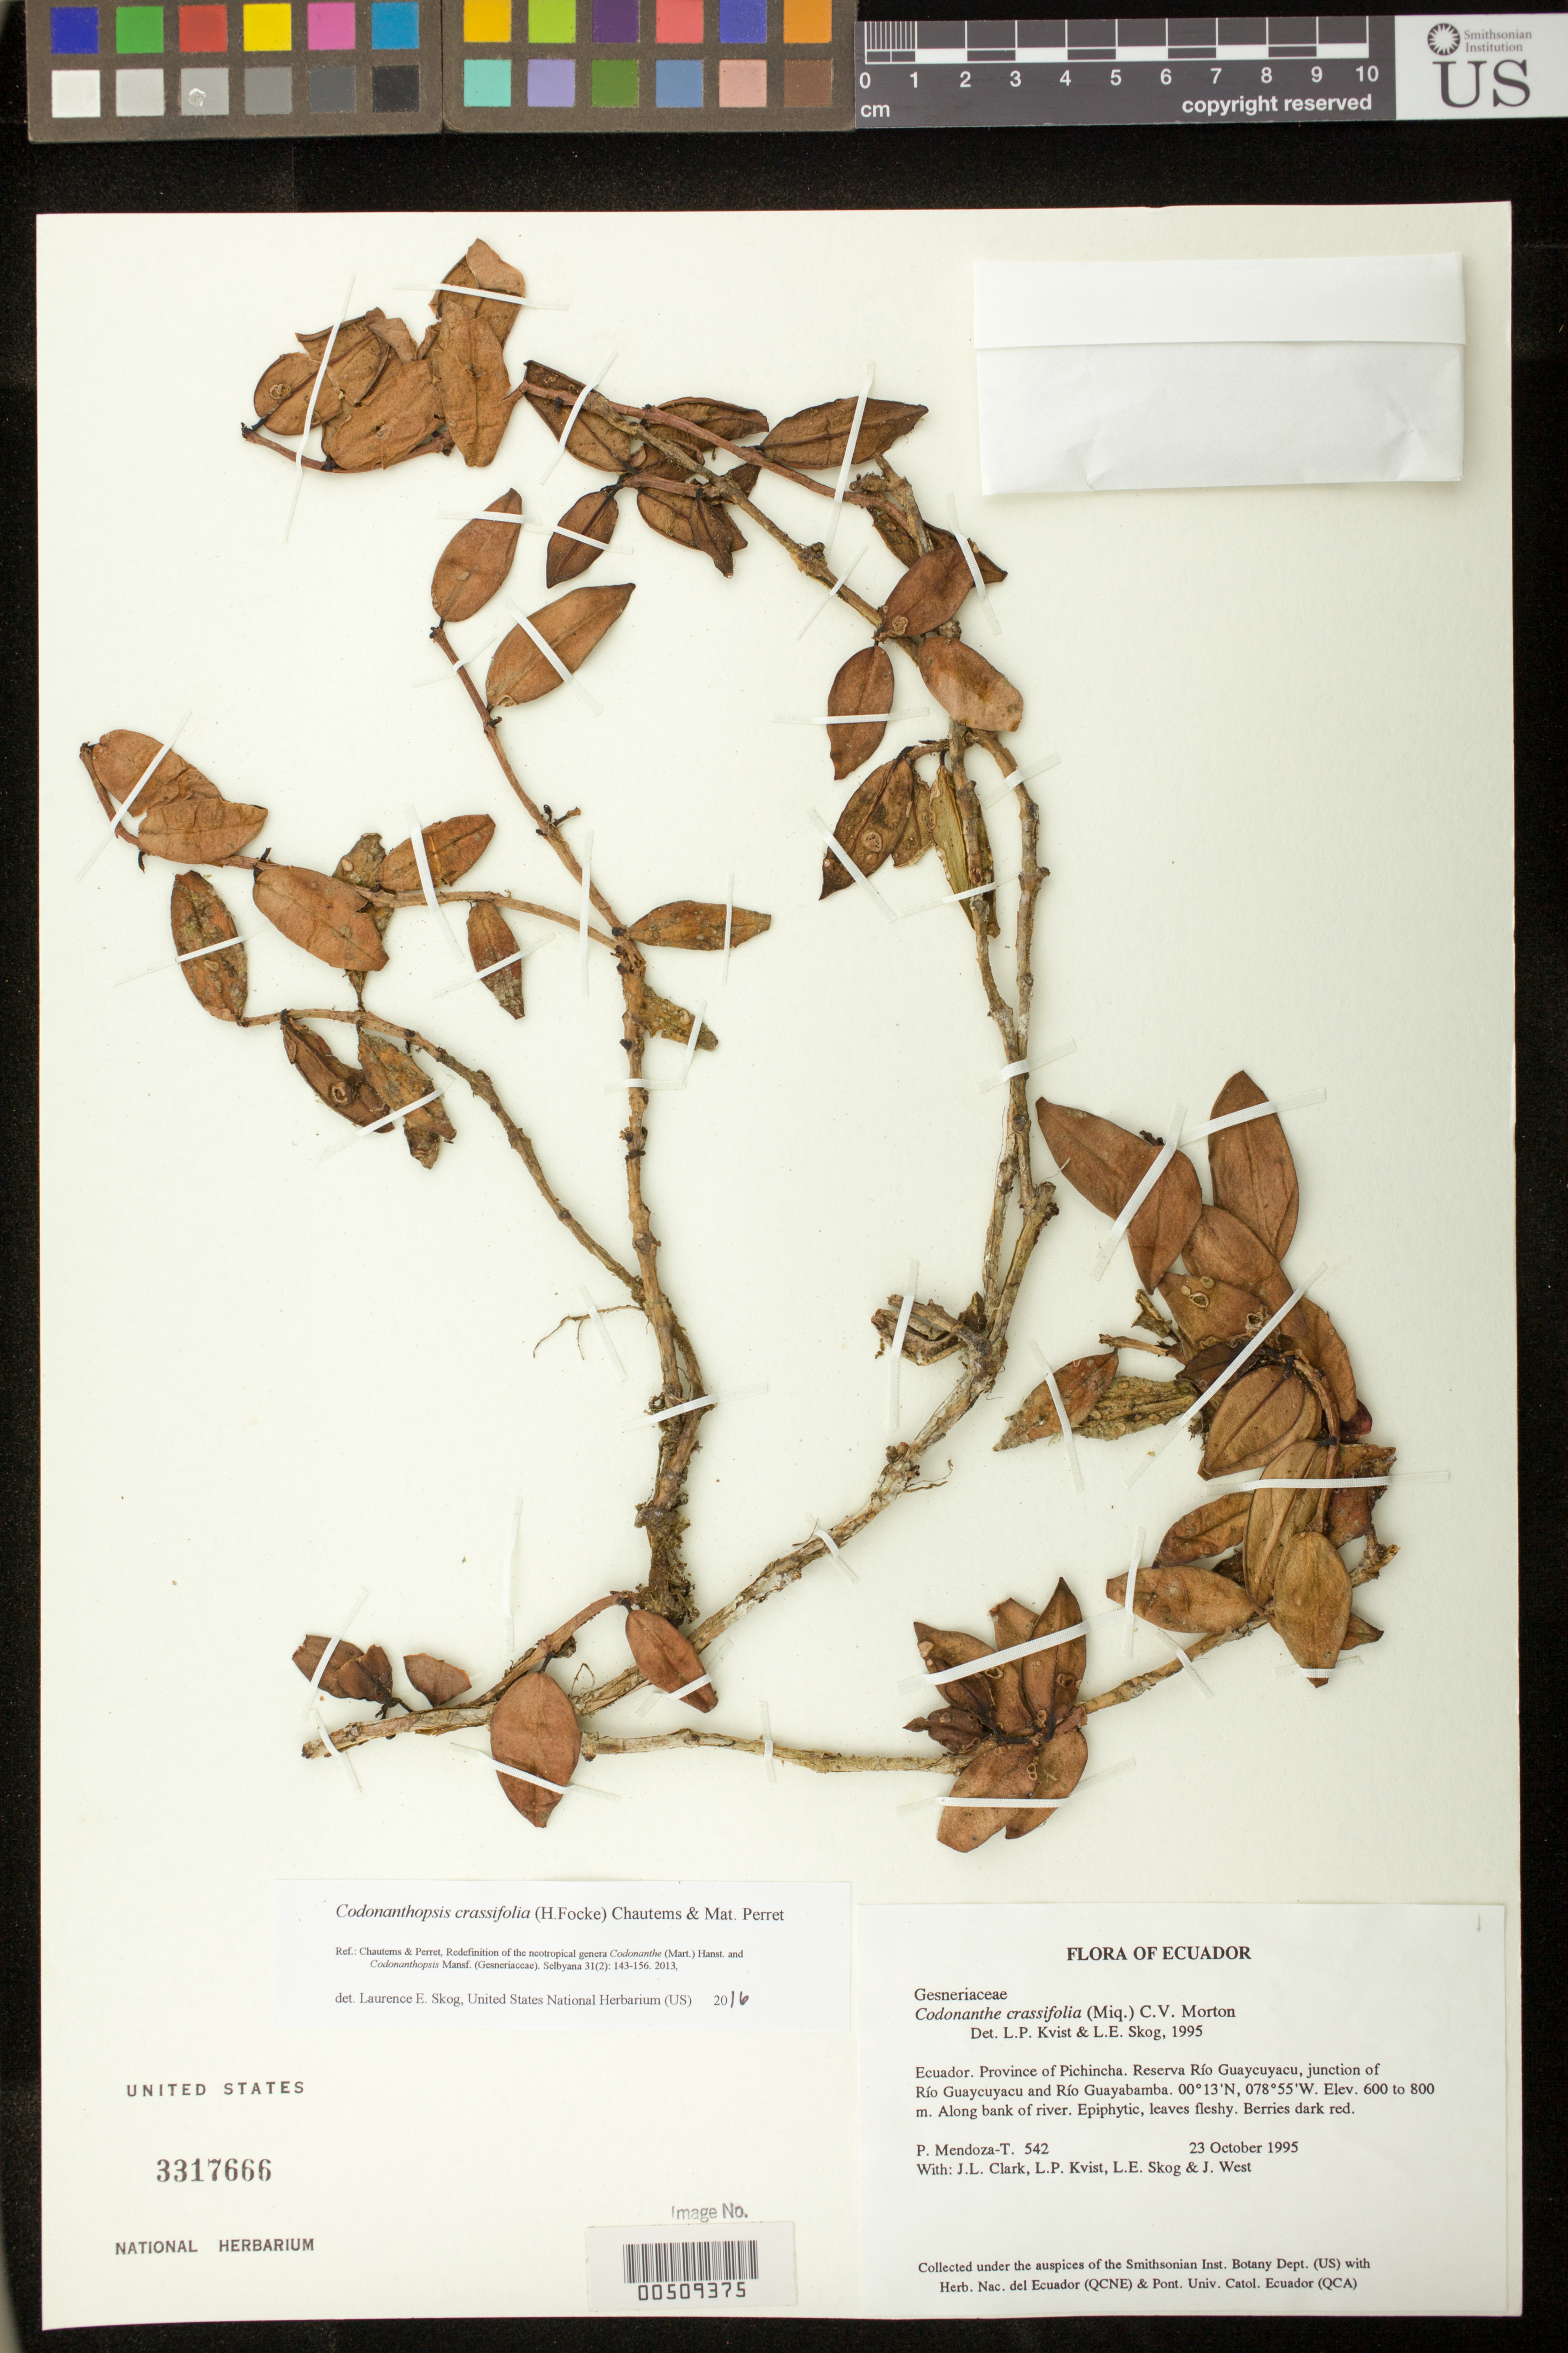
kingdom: Plantae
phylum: Tracheophyta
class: Magnoliopsida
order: Lamiales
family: Gesneriaceae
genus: Codonanthopsis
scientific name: Codonanthopsis crassifolia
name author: (H. Focke) Chautems & Mat.Perret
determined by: Skog, Laurence E.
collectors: P. Mendoza-T., J. L. Clark, L. P. Kvist, L. E. Skog & J. West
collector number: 542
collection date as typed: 23 Oct 1995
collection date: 1995-10-23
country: Ecuador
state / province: Pichincha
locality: Reserva Río Guaycuyacu, junction of Río Guaycuyacu and Río Guayabamba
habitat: Along bank of river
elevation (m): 600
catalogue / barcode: US 3317666